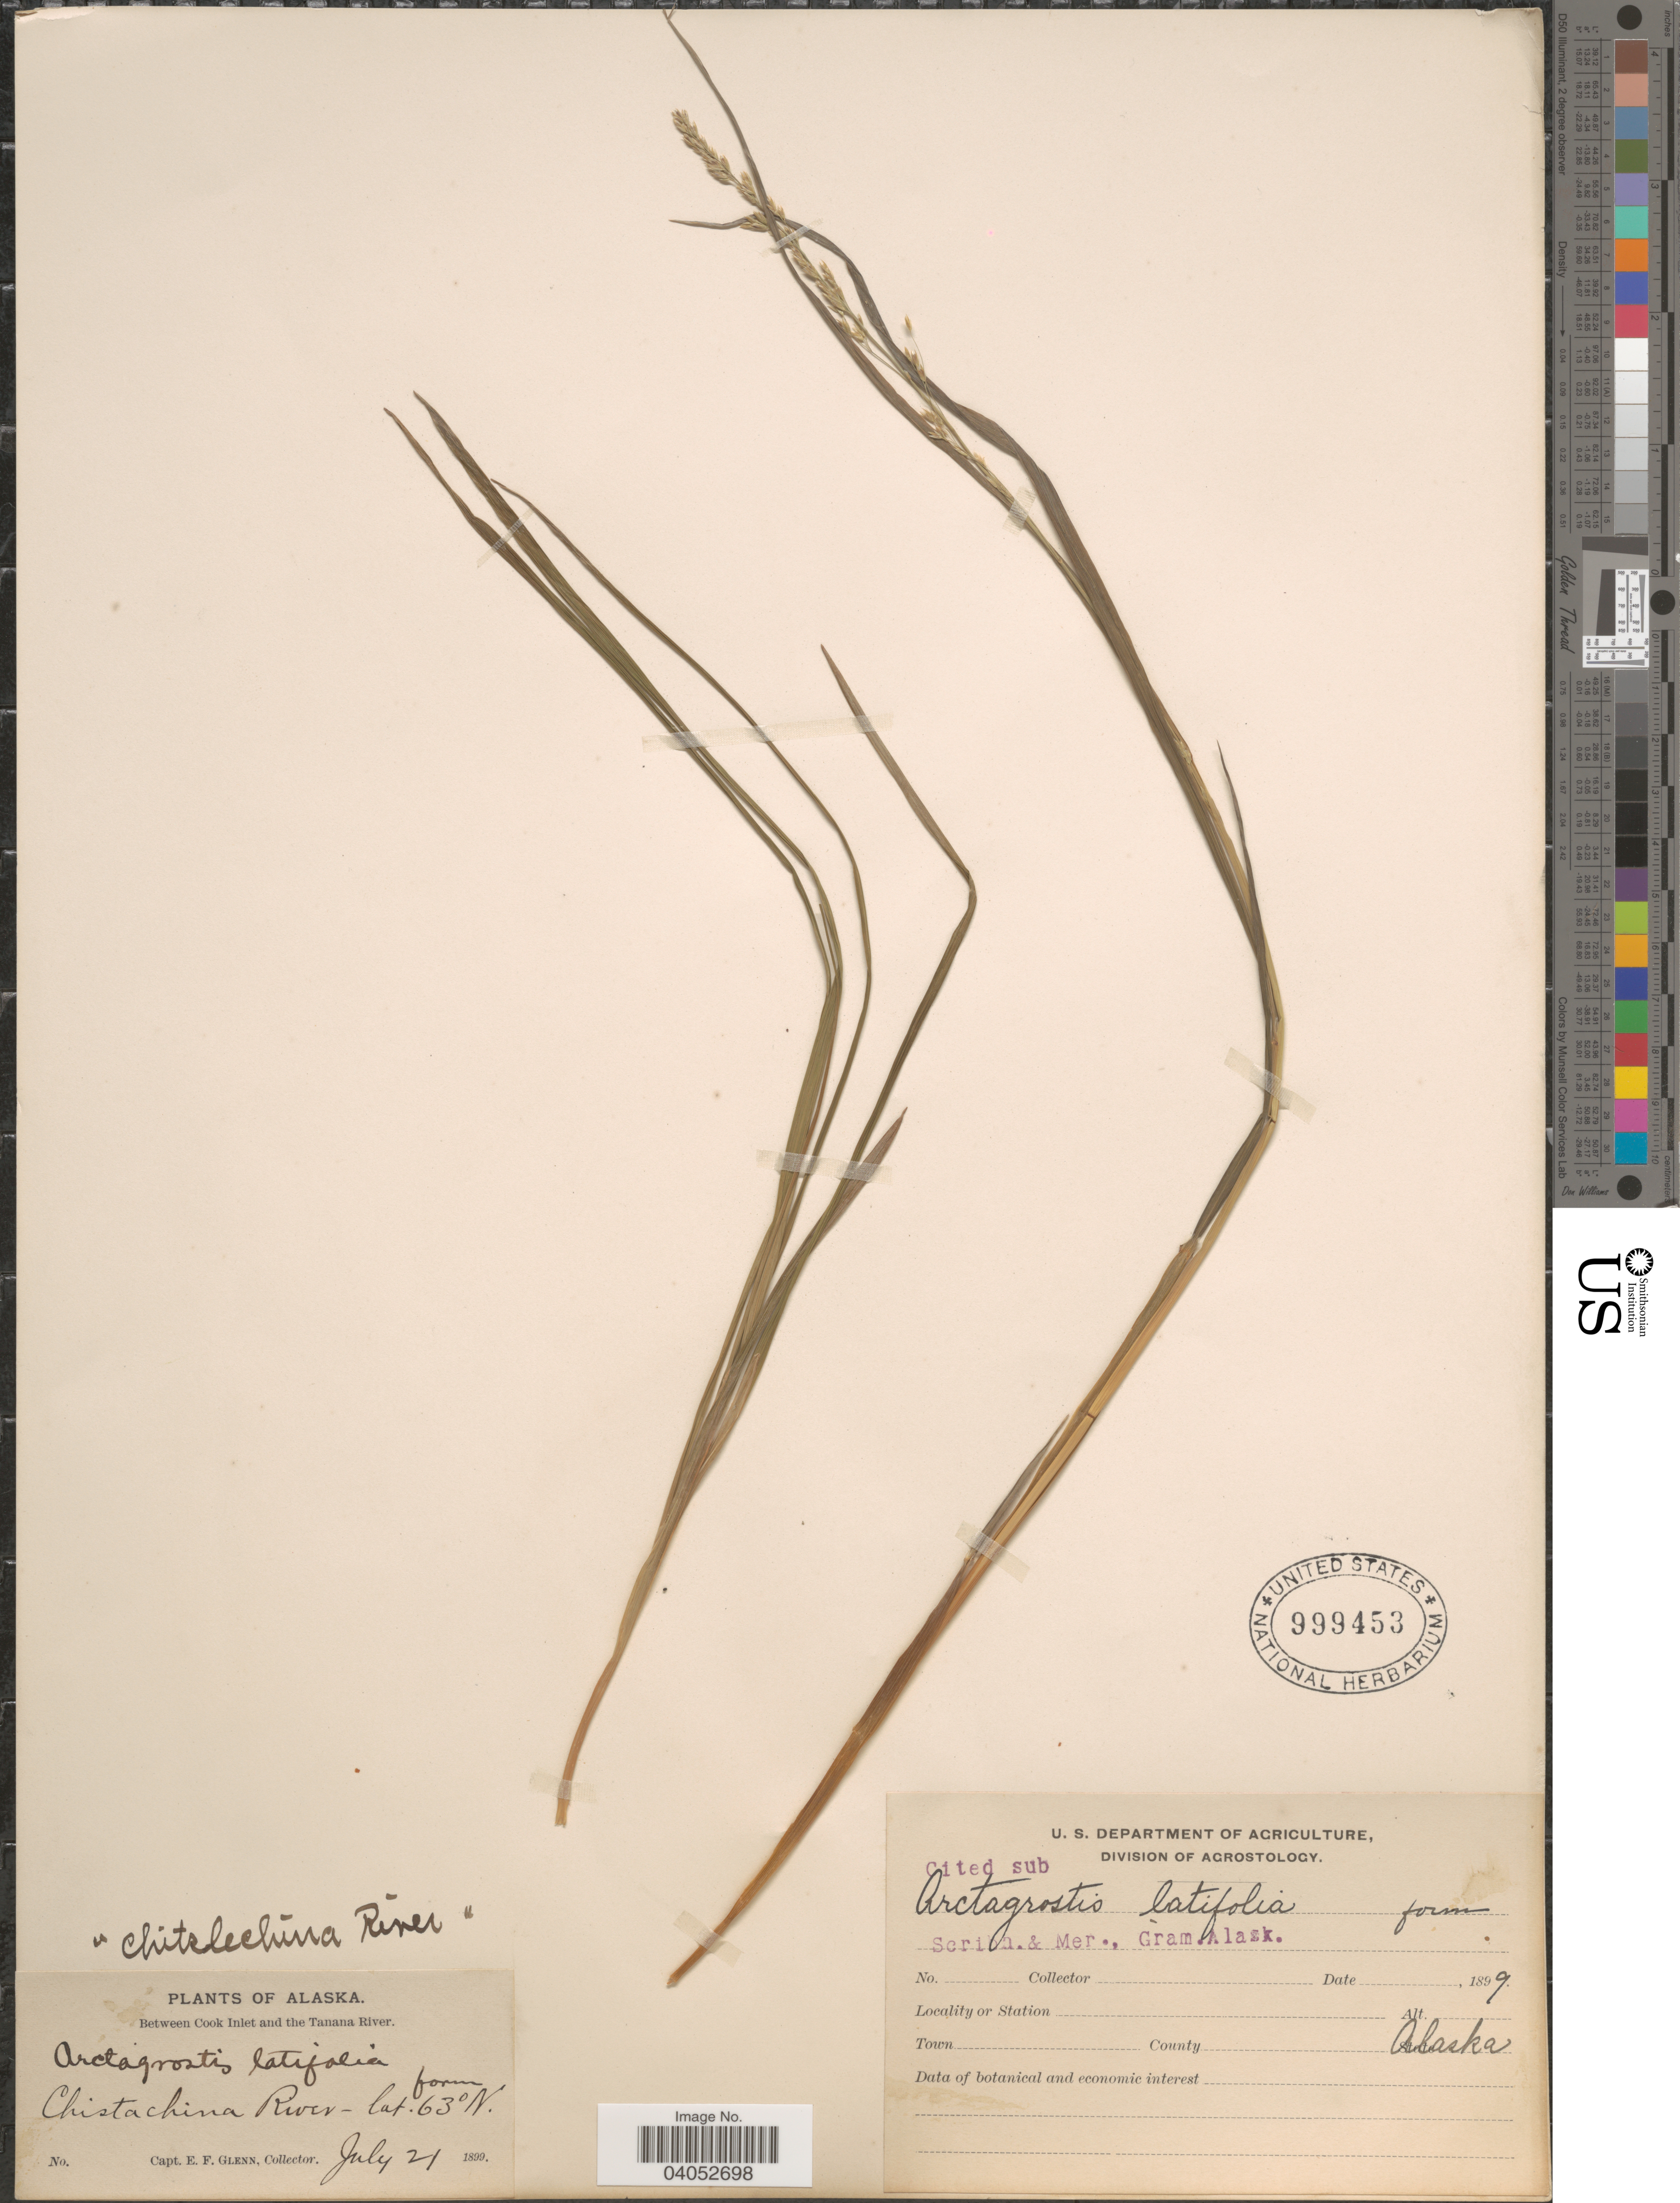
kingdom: Plantae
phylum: Tracheophyta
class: Liliopsida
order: Poales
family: Poaceae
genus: Arctagrostis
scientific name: Arctagrostis latifolia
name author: (R. Br.) Griseb.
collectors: E. Glenn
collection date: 1899-07-21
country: United States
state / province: Alaska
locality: Between Cook Inlet and the Tanana River. Chistachina River.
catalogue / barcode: US 999453